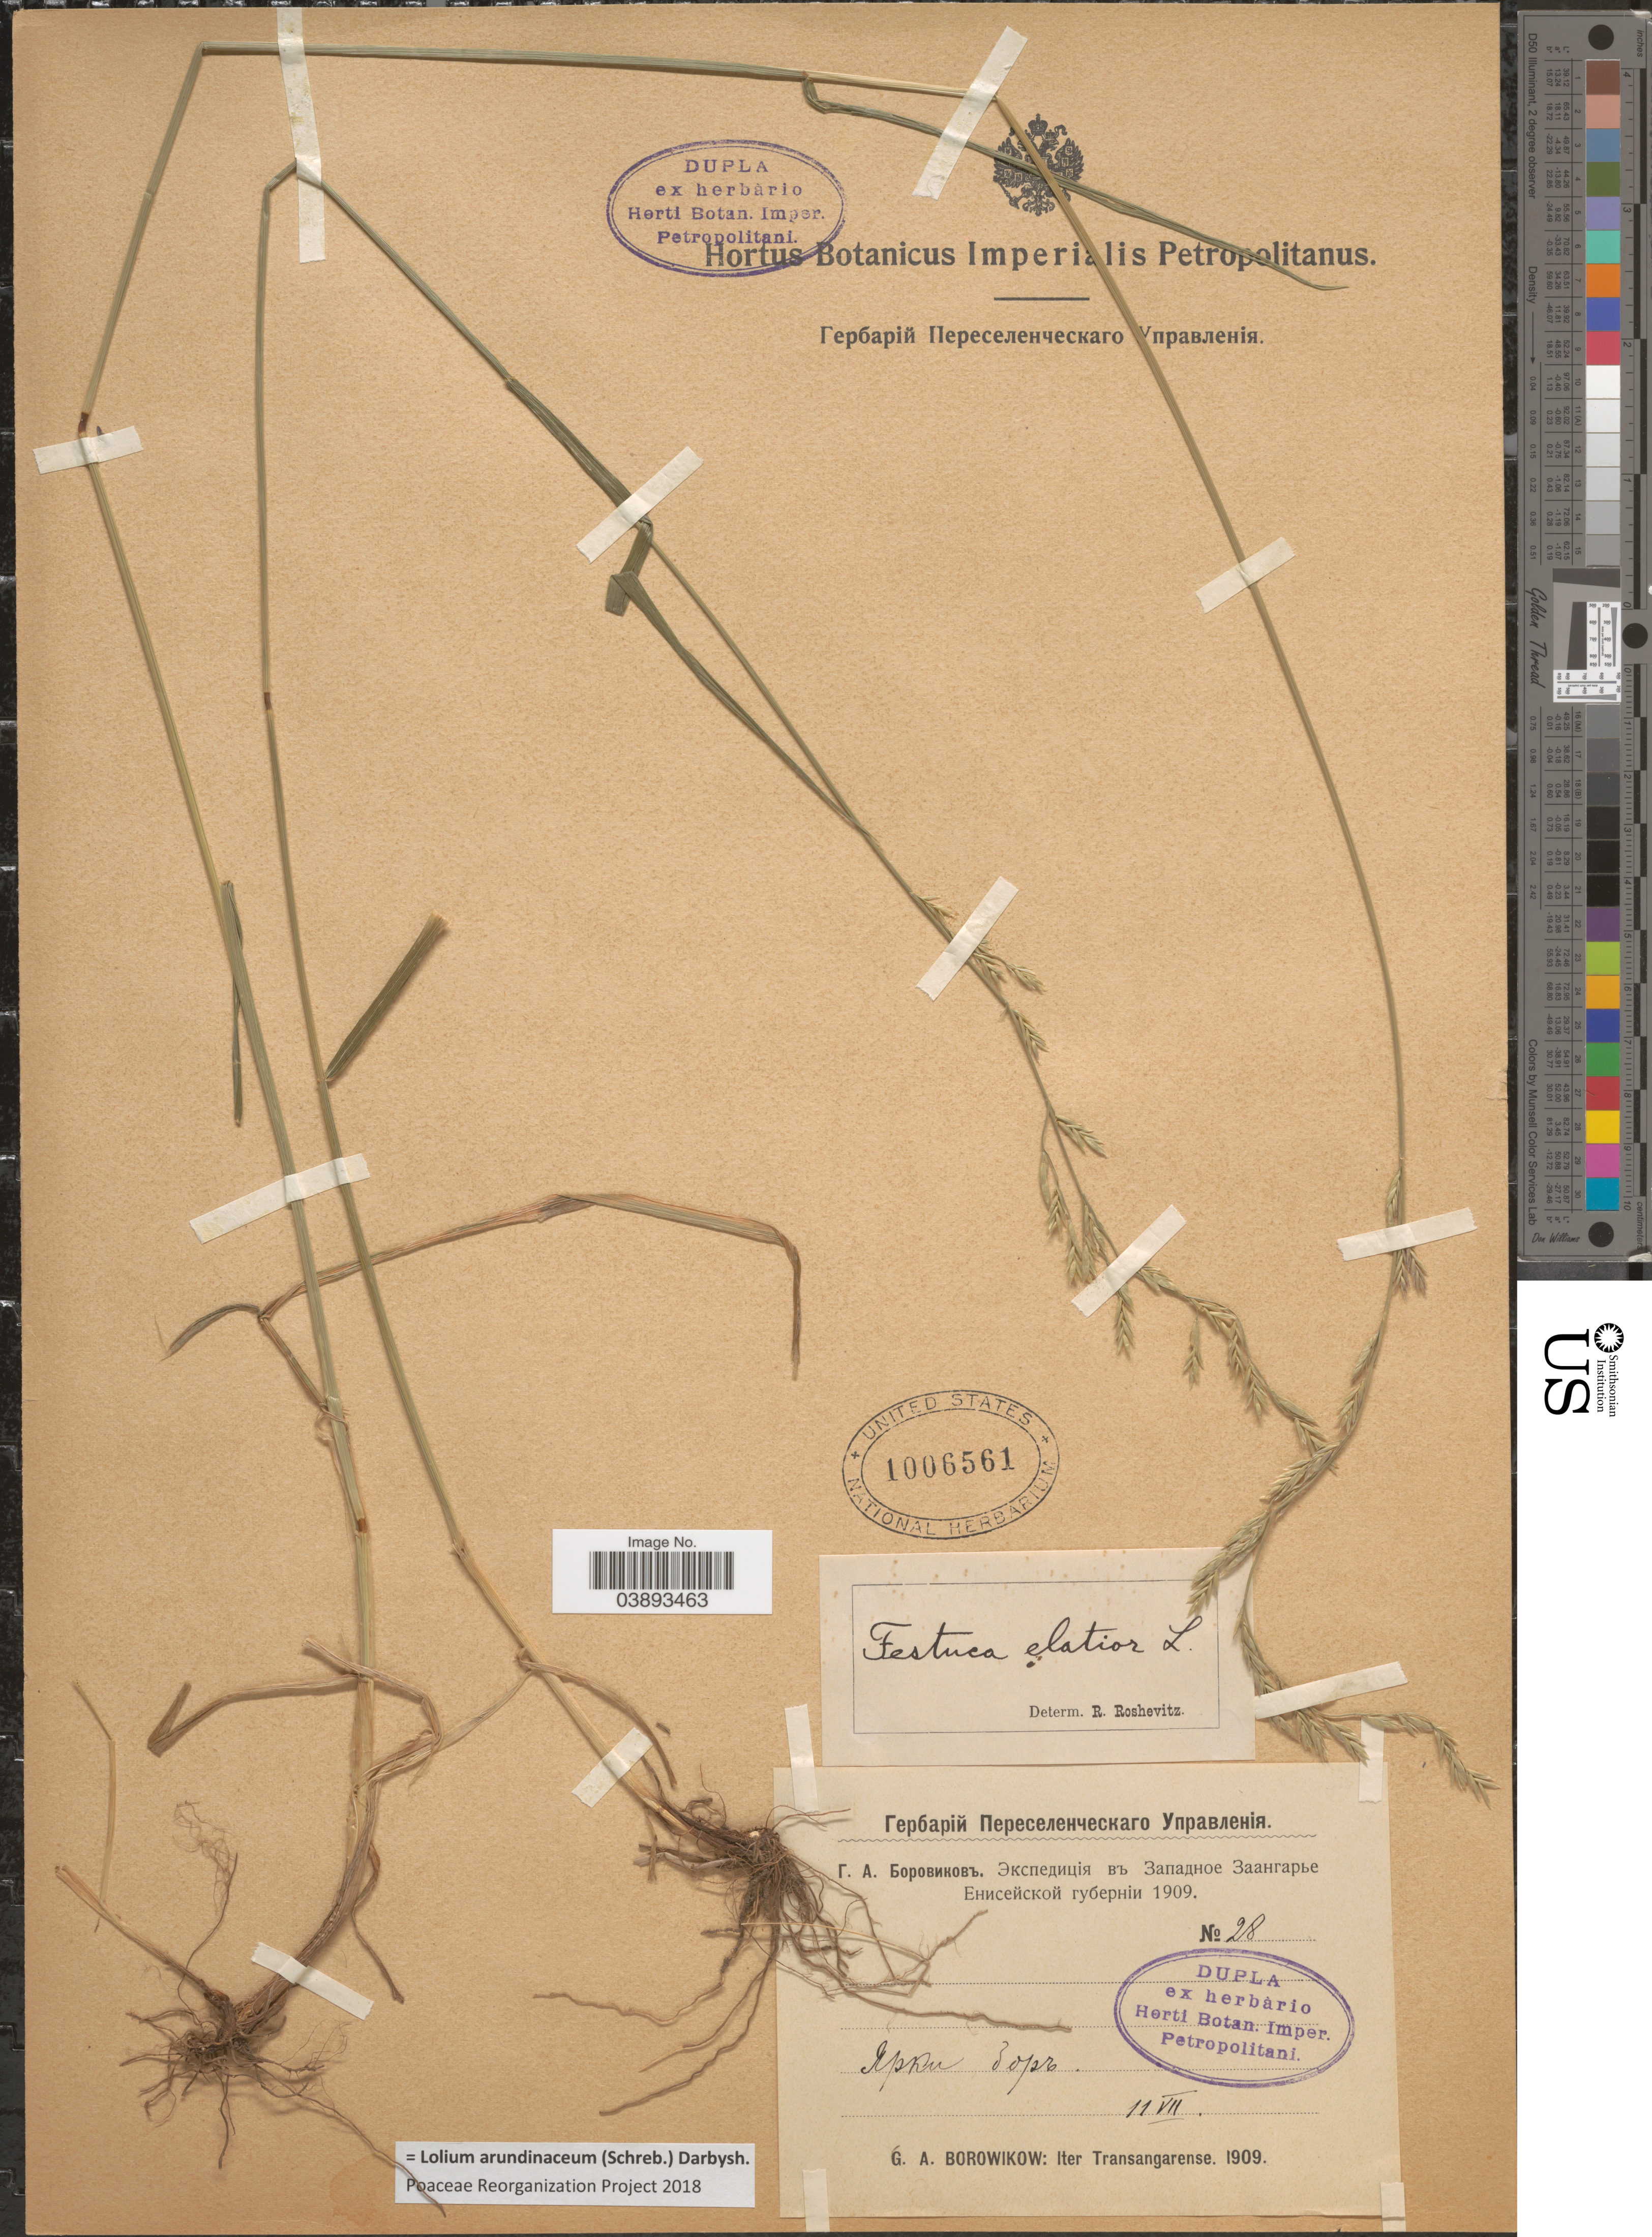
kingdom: Plantae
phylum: Tracheophyta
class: Liliopsida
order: Poales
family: Poaceae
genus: Lolium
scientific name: Lolium arundinaceum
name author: (Schreb.) Darbysh.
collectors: G. Borowikow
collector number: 28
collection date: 1909-07-11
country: Russian Federation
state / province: Krasnoyarsk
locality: Yarki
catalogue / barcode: US 1006561